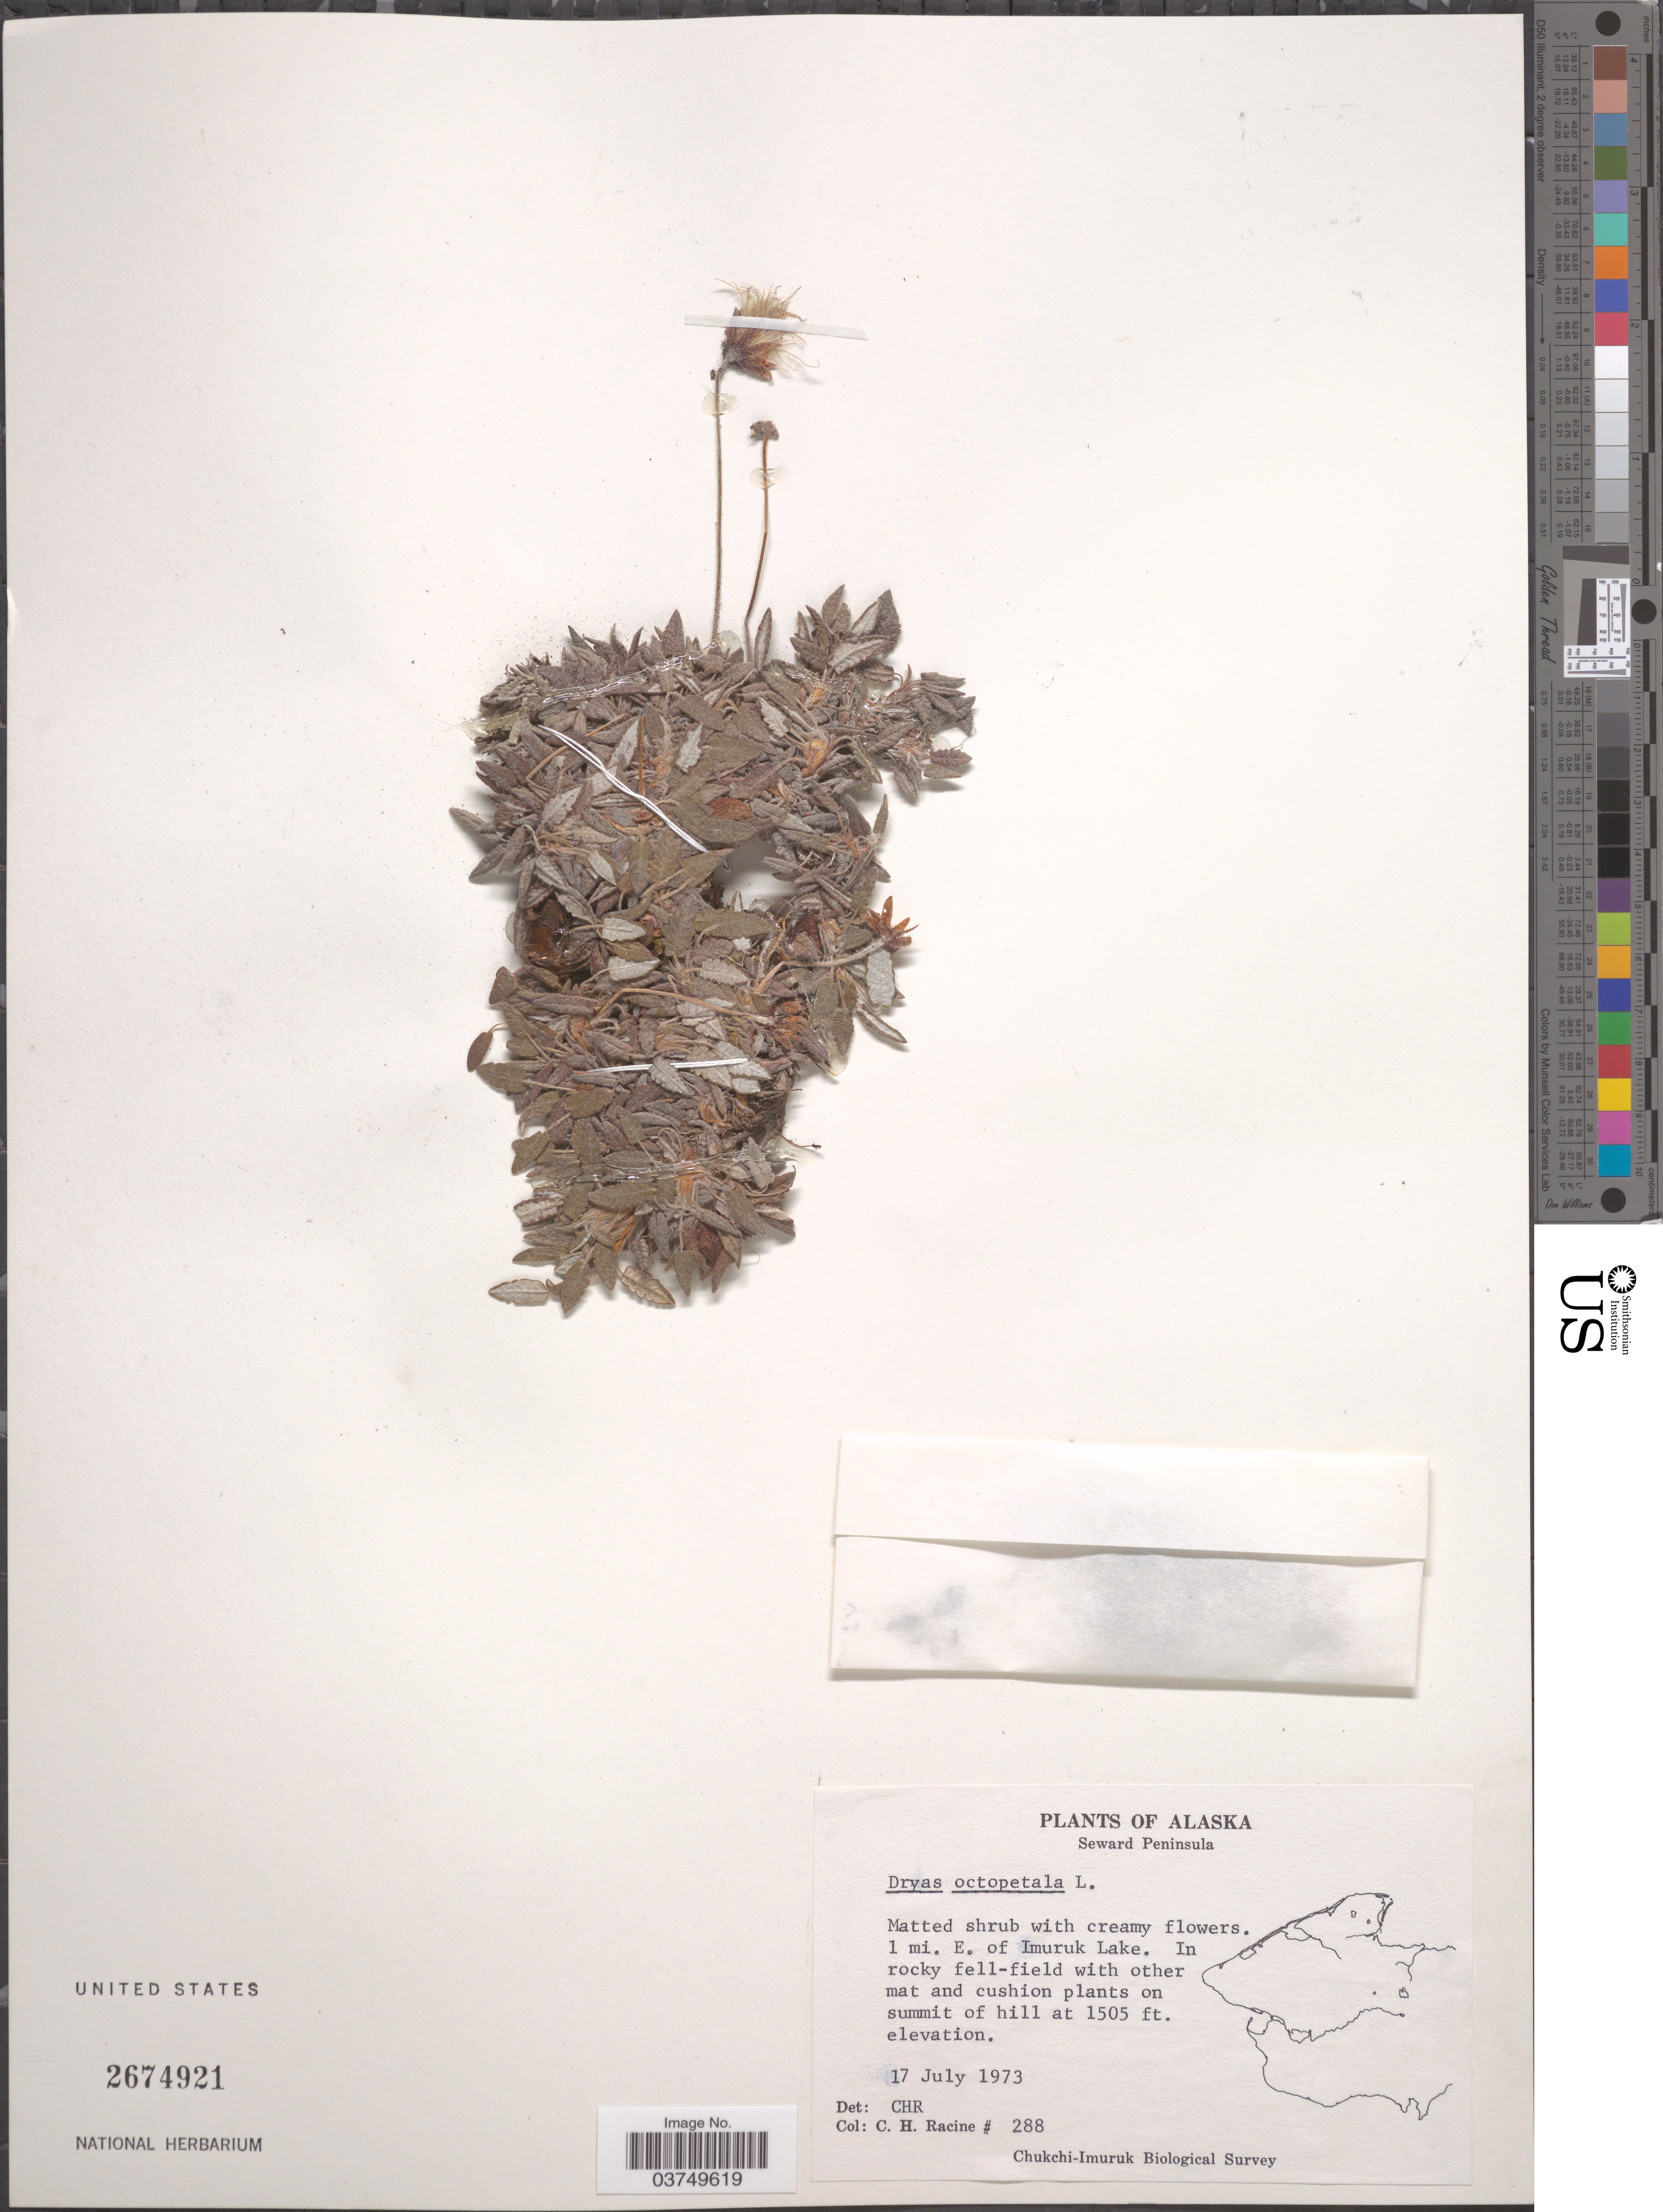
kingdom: Plantae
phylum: Tracheophyta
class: Magnoliopsida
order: Rosales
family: Rosaceae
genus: Dryas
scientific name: Dryas octopetala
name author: L.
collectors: C. Racine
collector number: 288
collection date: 1973-07-17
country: United States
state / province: Alaska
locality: Seward Peninsula. 1 mi. E. of Imuruk Lake.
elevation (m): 459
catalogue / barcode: US 2674921